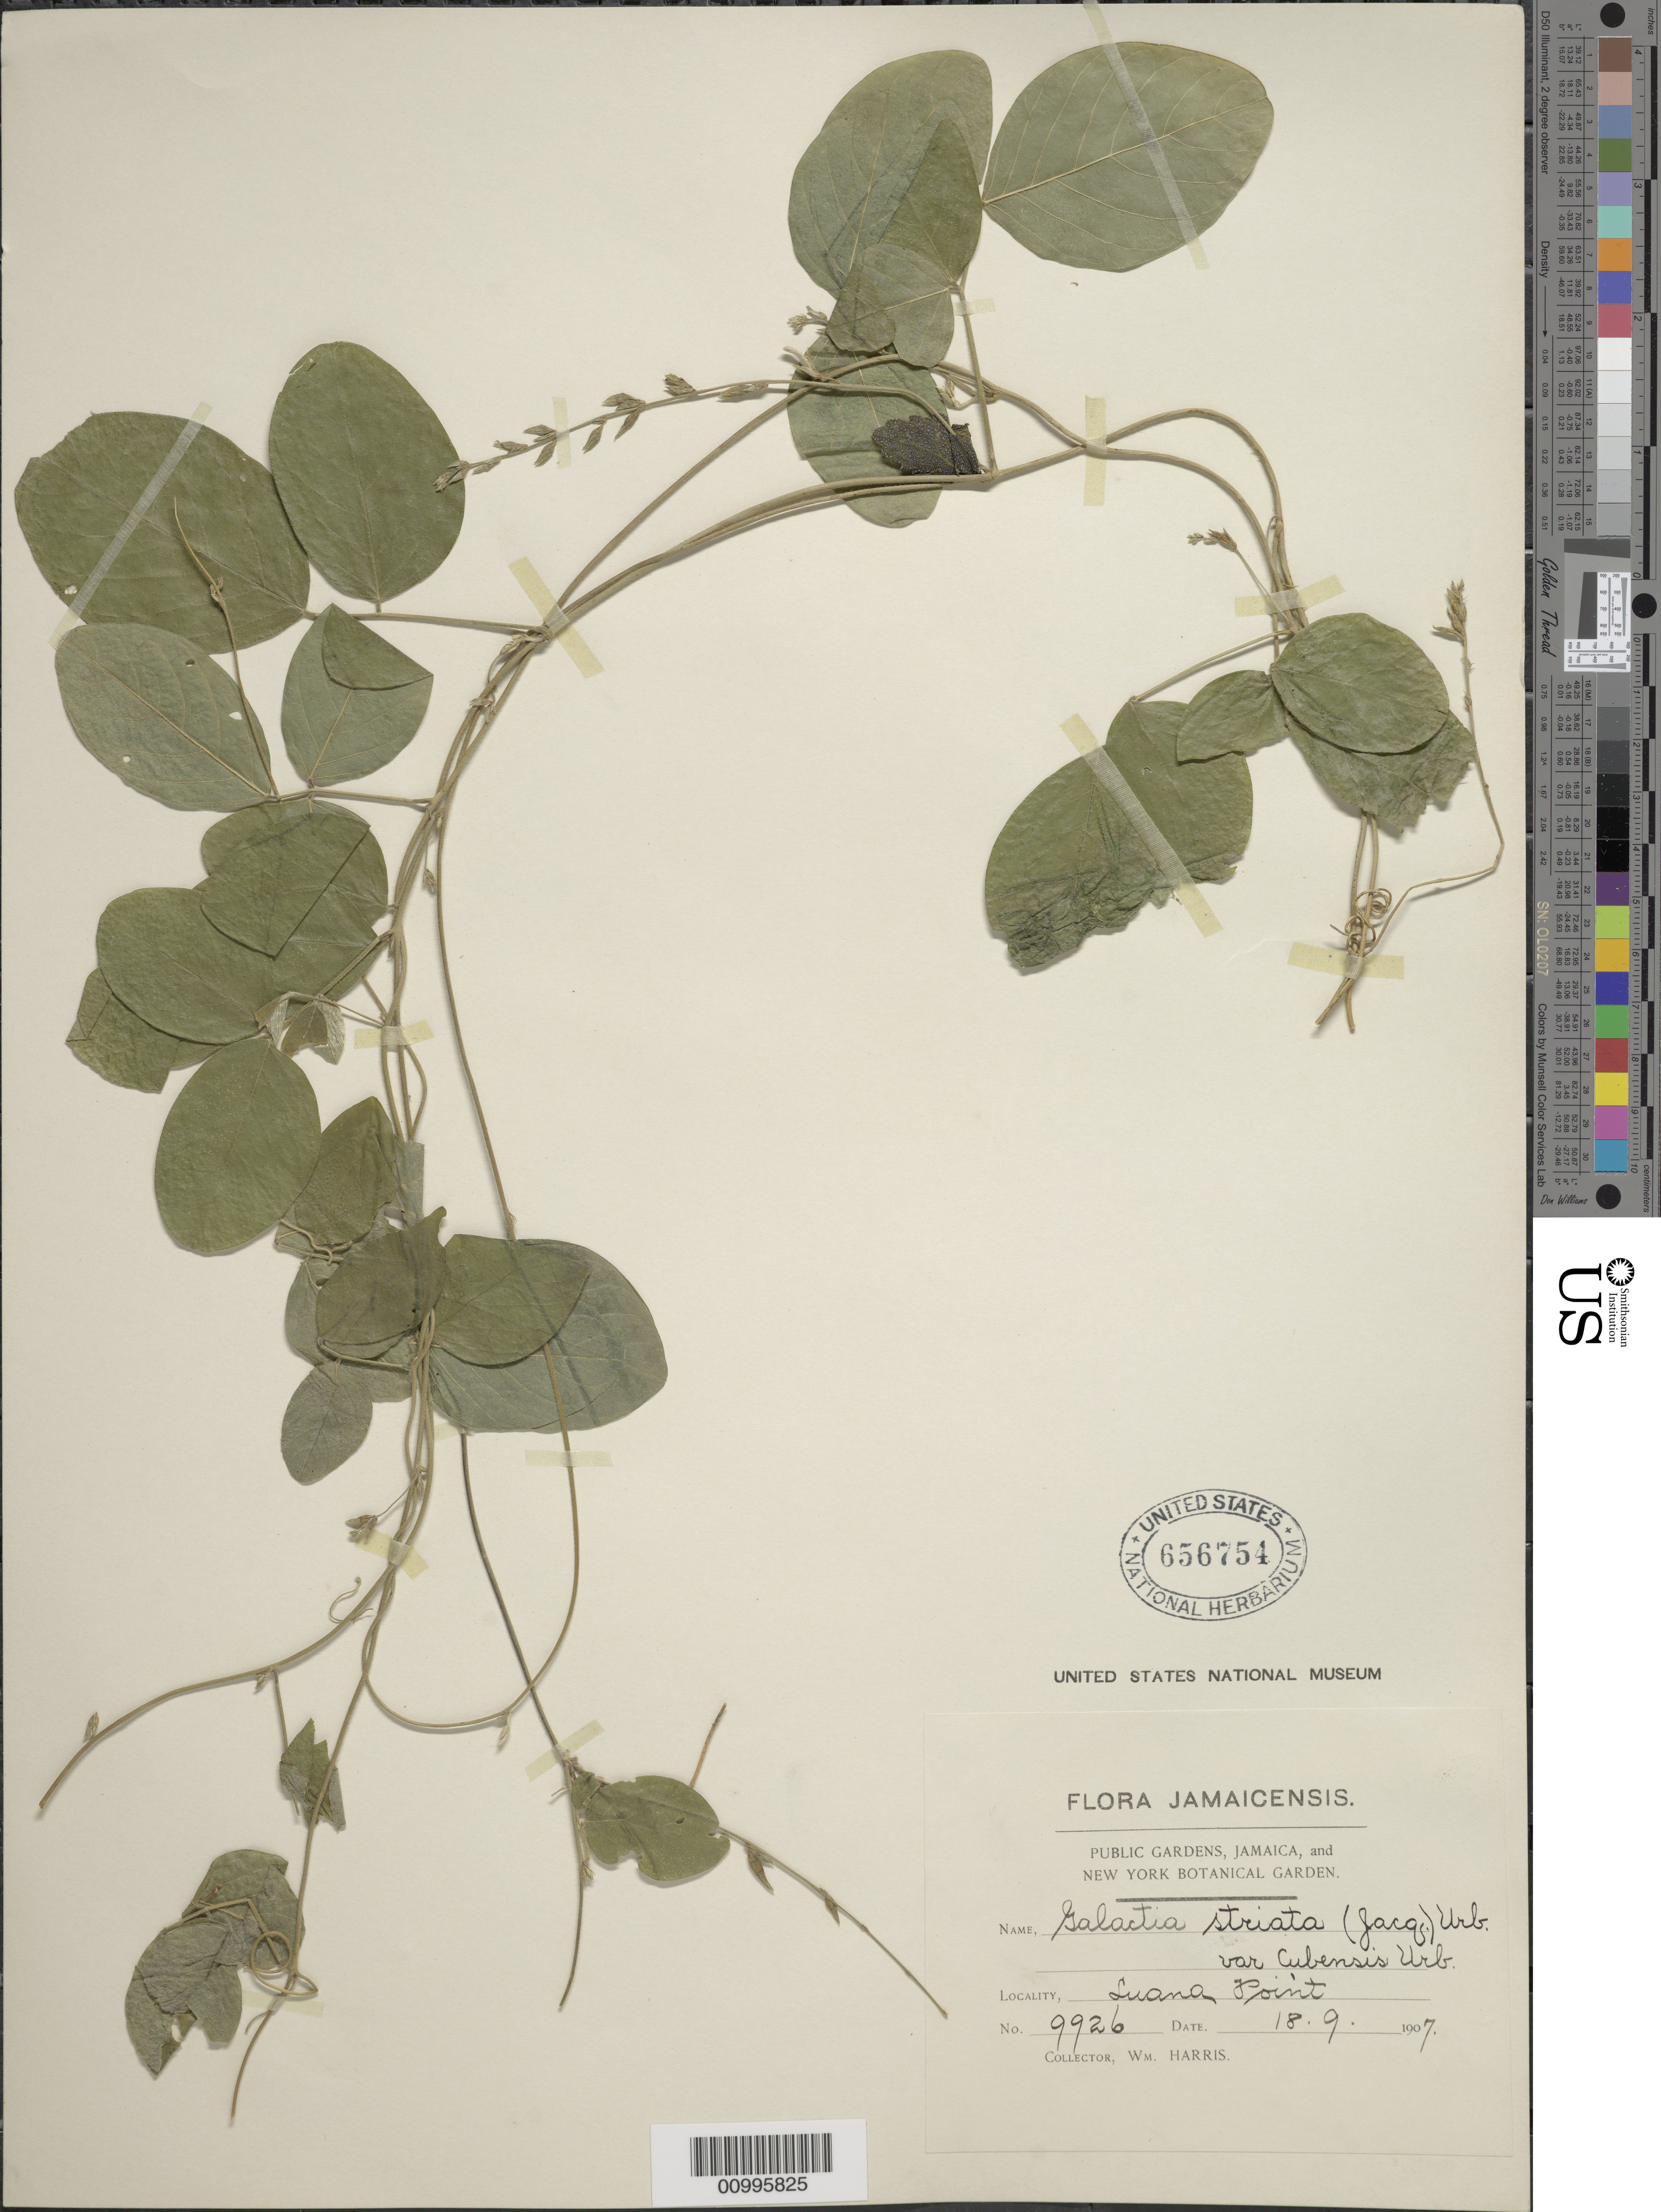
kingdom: Plantae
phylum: Tracheophyta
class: Magnoliopsida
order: Fabales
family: Fabaceae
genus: Galactia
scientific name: Galactia striata var. cubensis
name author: (Kunth) Urb.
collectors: W. H. Harris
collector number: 9926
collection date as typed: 18 Sep 1907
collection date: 1907-09-18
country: Jamaica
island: Jamaica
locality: Luana Point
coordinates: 0 N, 0 E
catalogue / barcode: US 656754